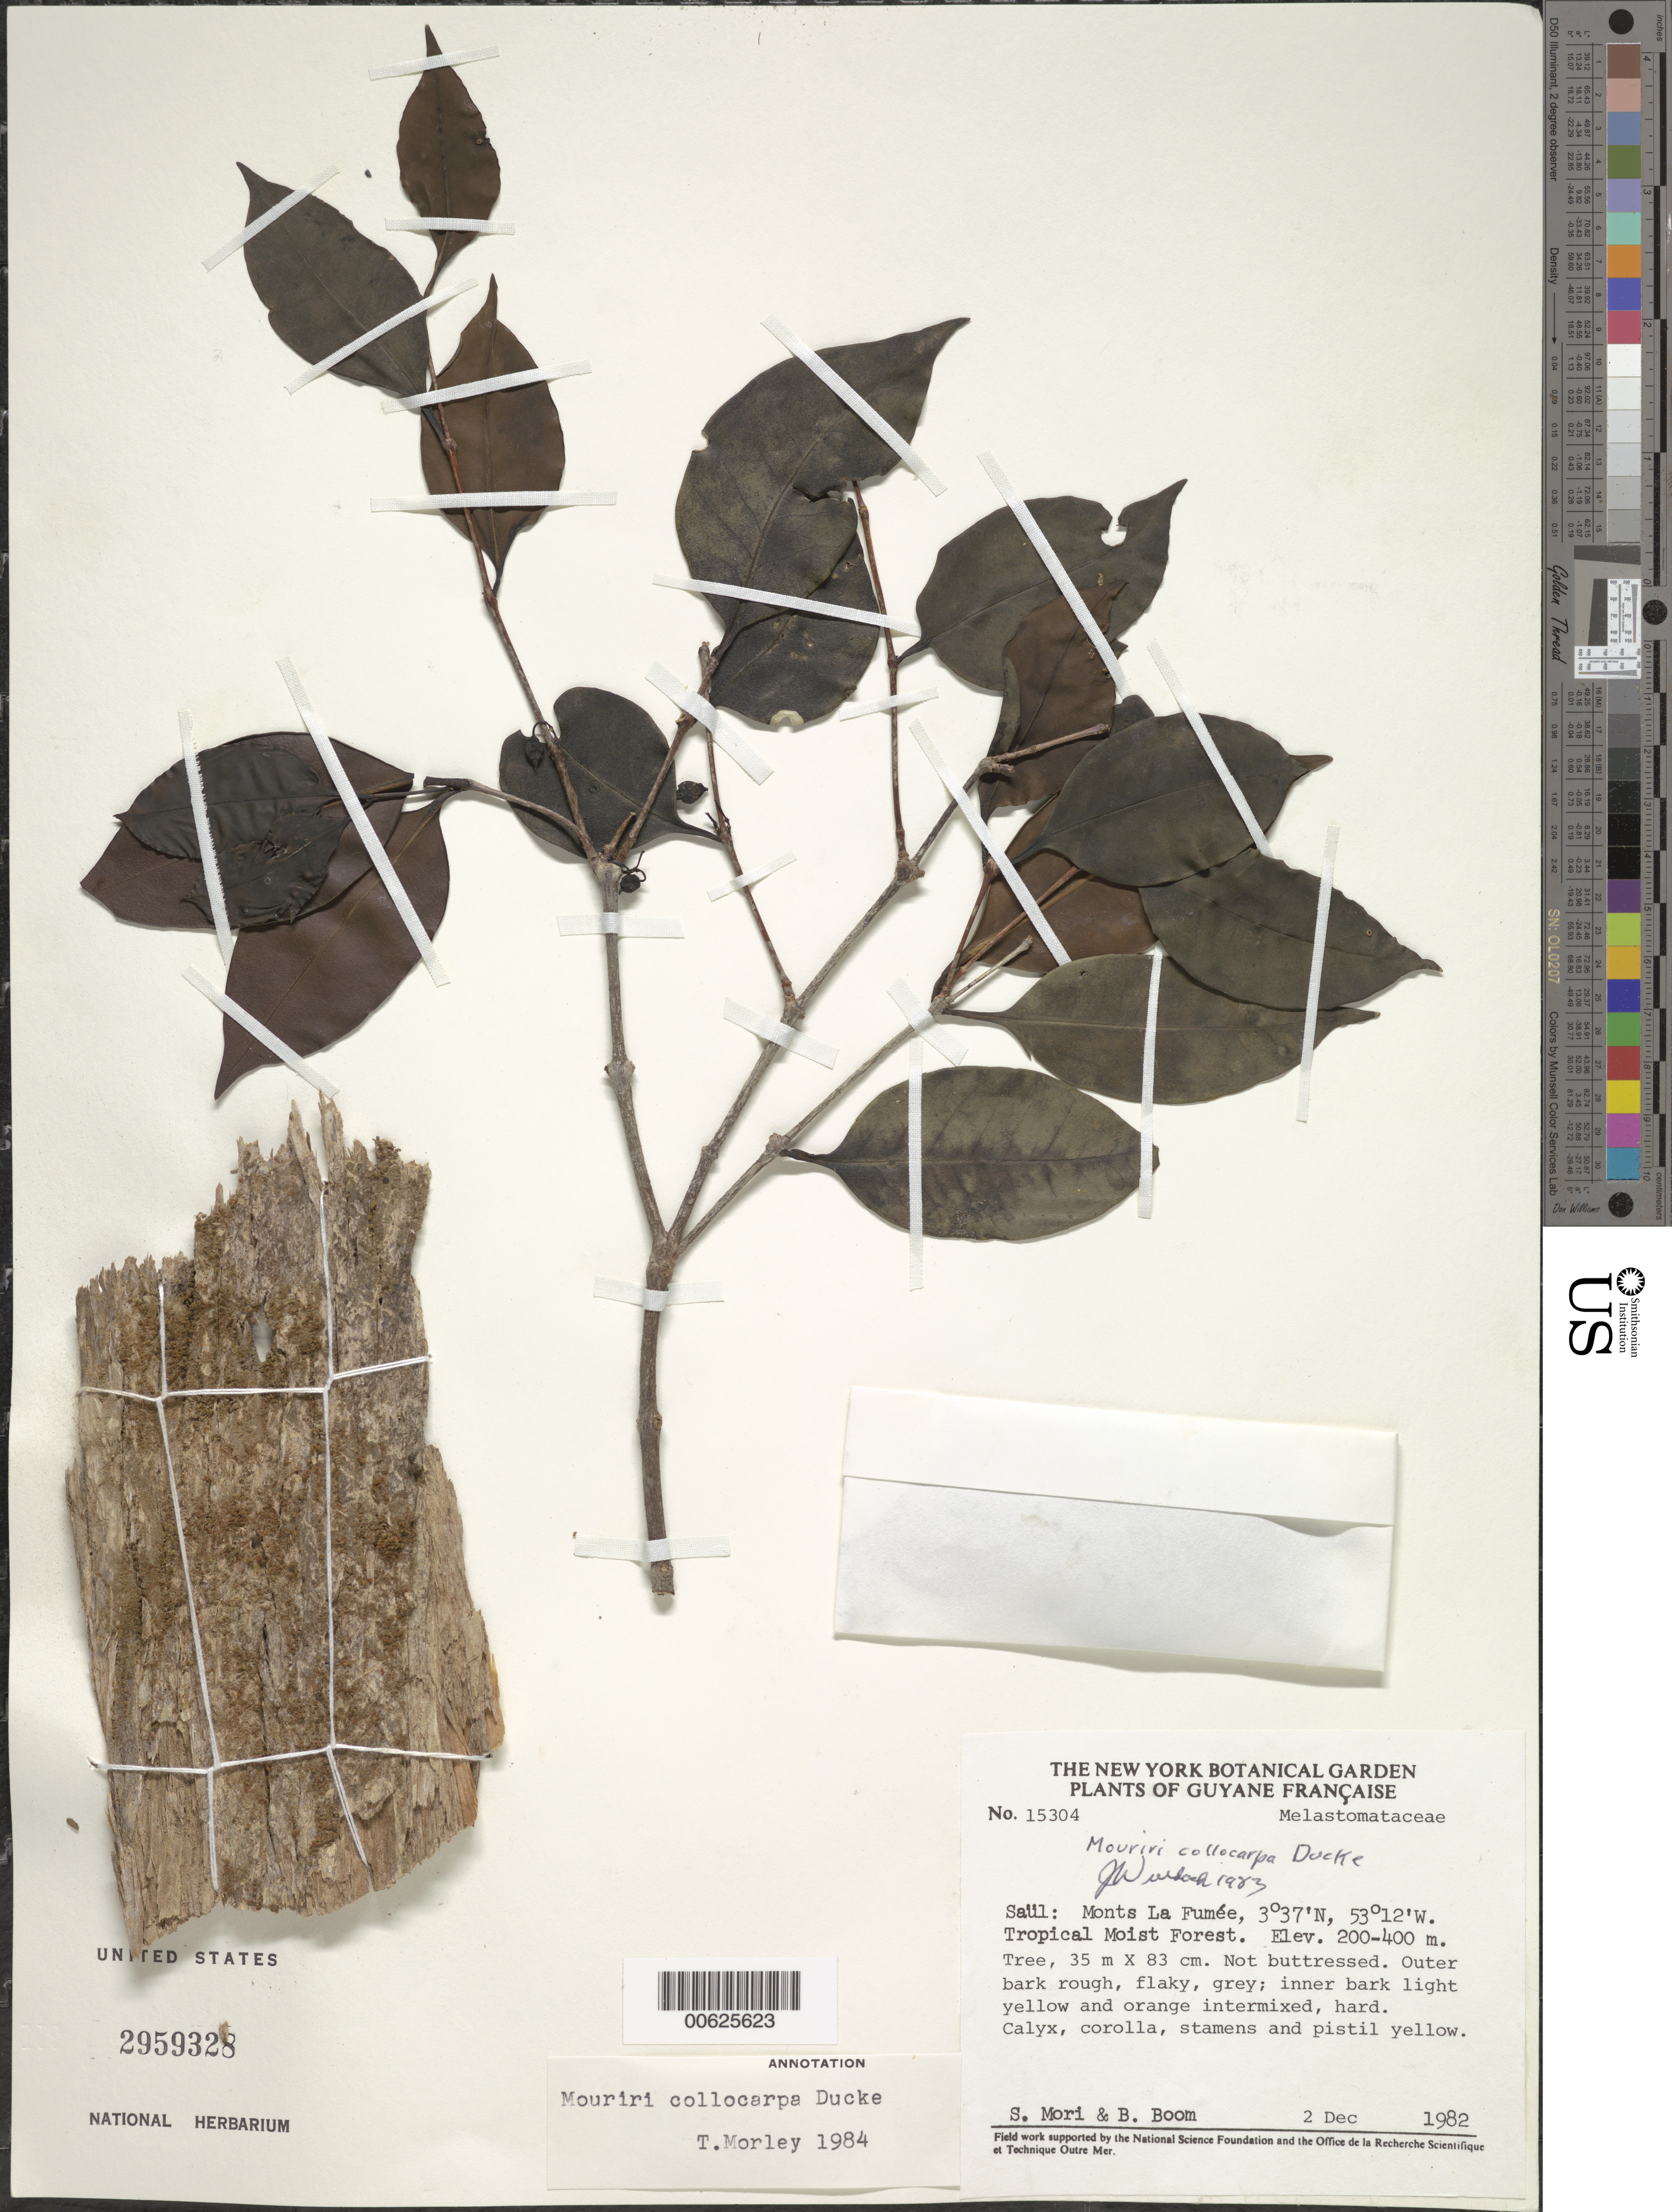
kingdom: Plantae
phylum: Tracheophyta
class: Magnoliopsida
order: Myrtales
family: Melastomataceae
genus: Mouriri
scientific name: Mouriri collocarpa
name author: Ducke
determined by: Morley, T.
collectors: S. Mori & B. M. Boom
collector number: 15304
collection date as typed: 2-Dec-82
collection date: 1982-12-02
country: French Guiana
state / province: Saint-Laurent-du-Maroni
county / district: Saül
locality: Saül, Monts La Fumée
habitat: Tropical moist forest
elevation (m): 200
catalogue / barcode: US 2959328